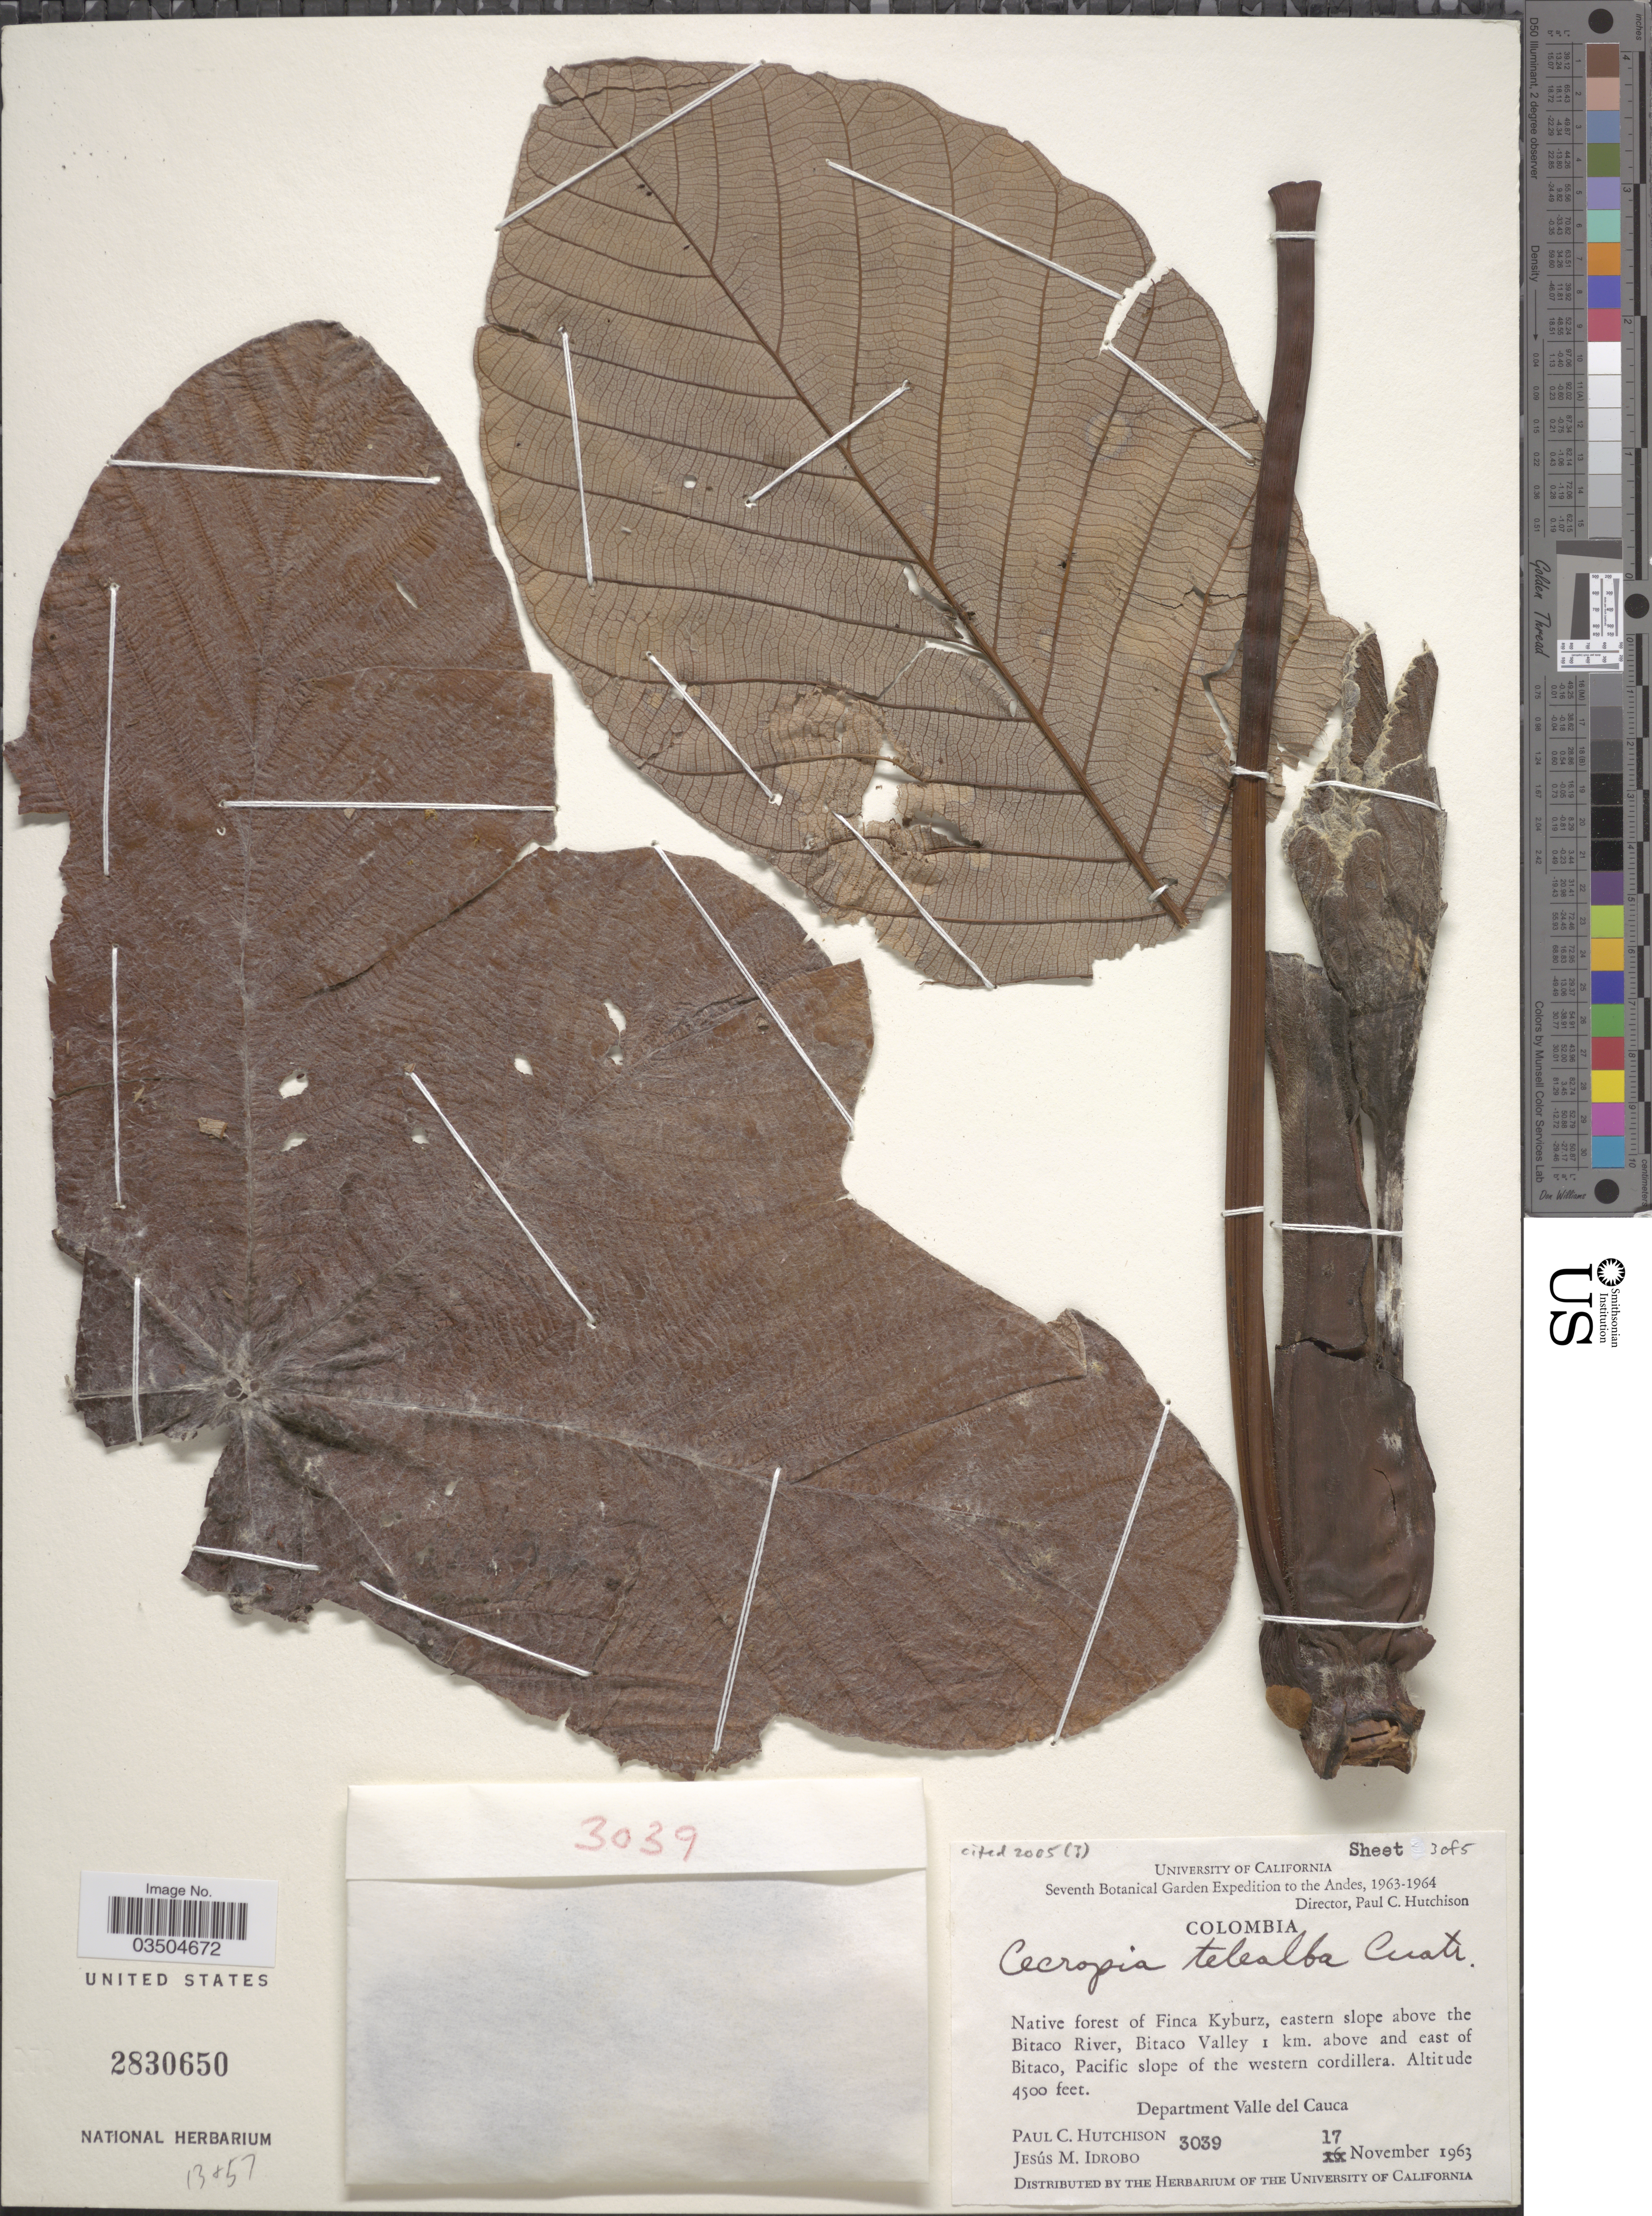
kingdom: Plantae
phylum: Tracheophyta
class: Magnoliopsida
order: Rosales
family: Urticaceae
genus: Cecropia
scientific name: Cecropia telealba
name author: Cuatrec.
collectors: P. C. Hutchison & J. M. Idrobo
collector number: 3039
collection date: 1963-11-17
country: Colombia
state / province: Valle del Cauca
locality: The Andes. Finca Kyburz, eastern slope above the Bitaco River, Bitaco Valley 1 km. above and east of Bitaco, Pacific slope of the western cordillera. Department Valle del Cauca.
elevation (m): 1372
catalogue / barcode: US 2830650